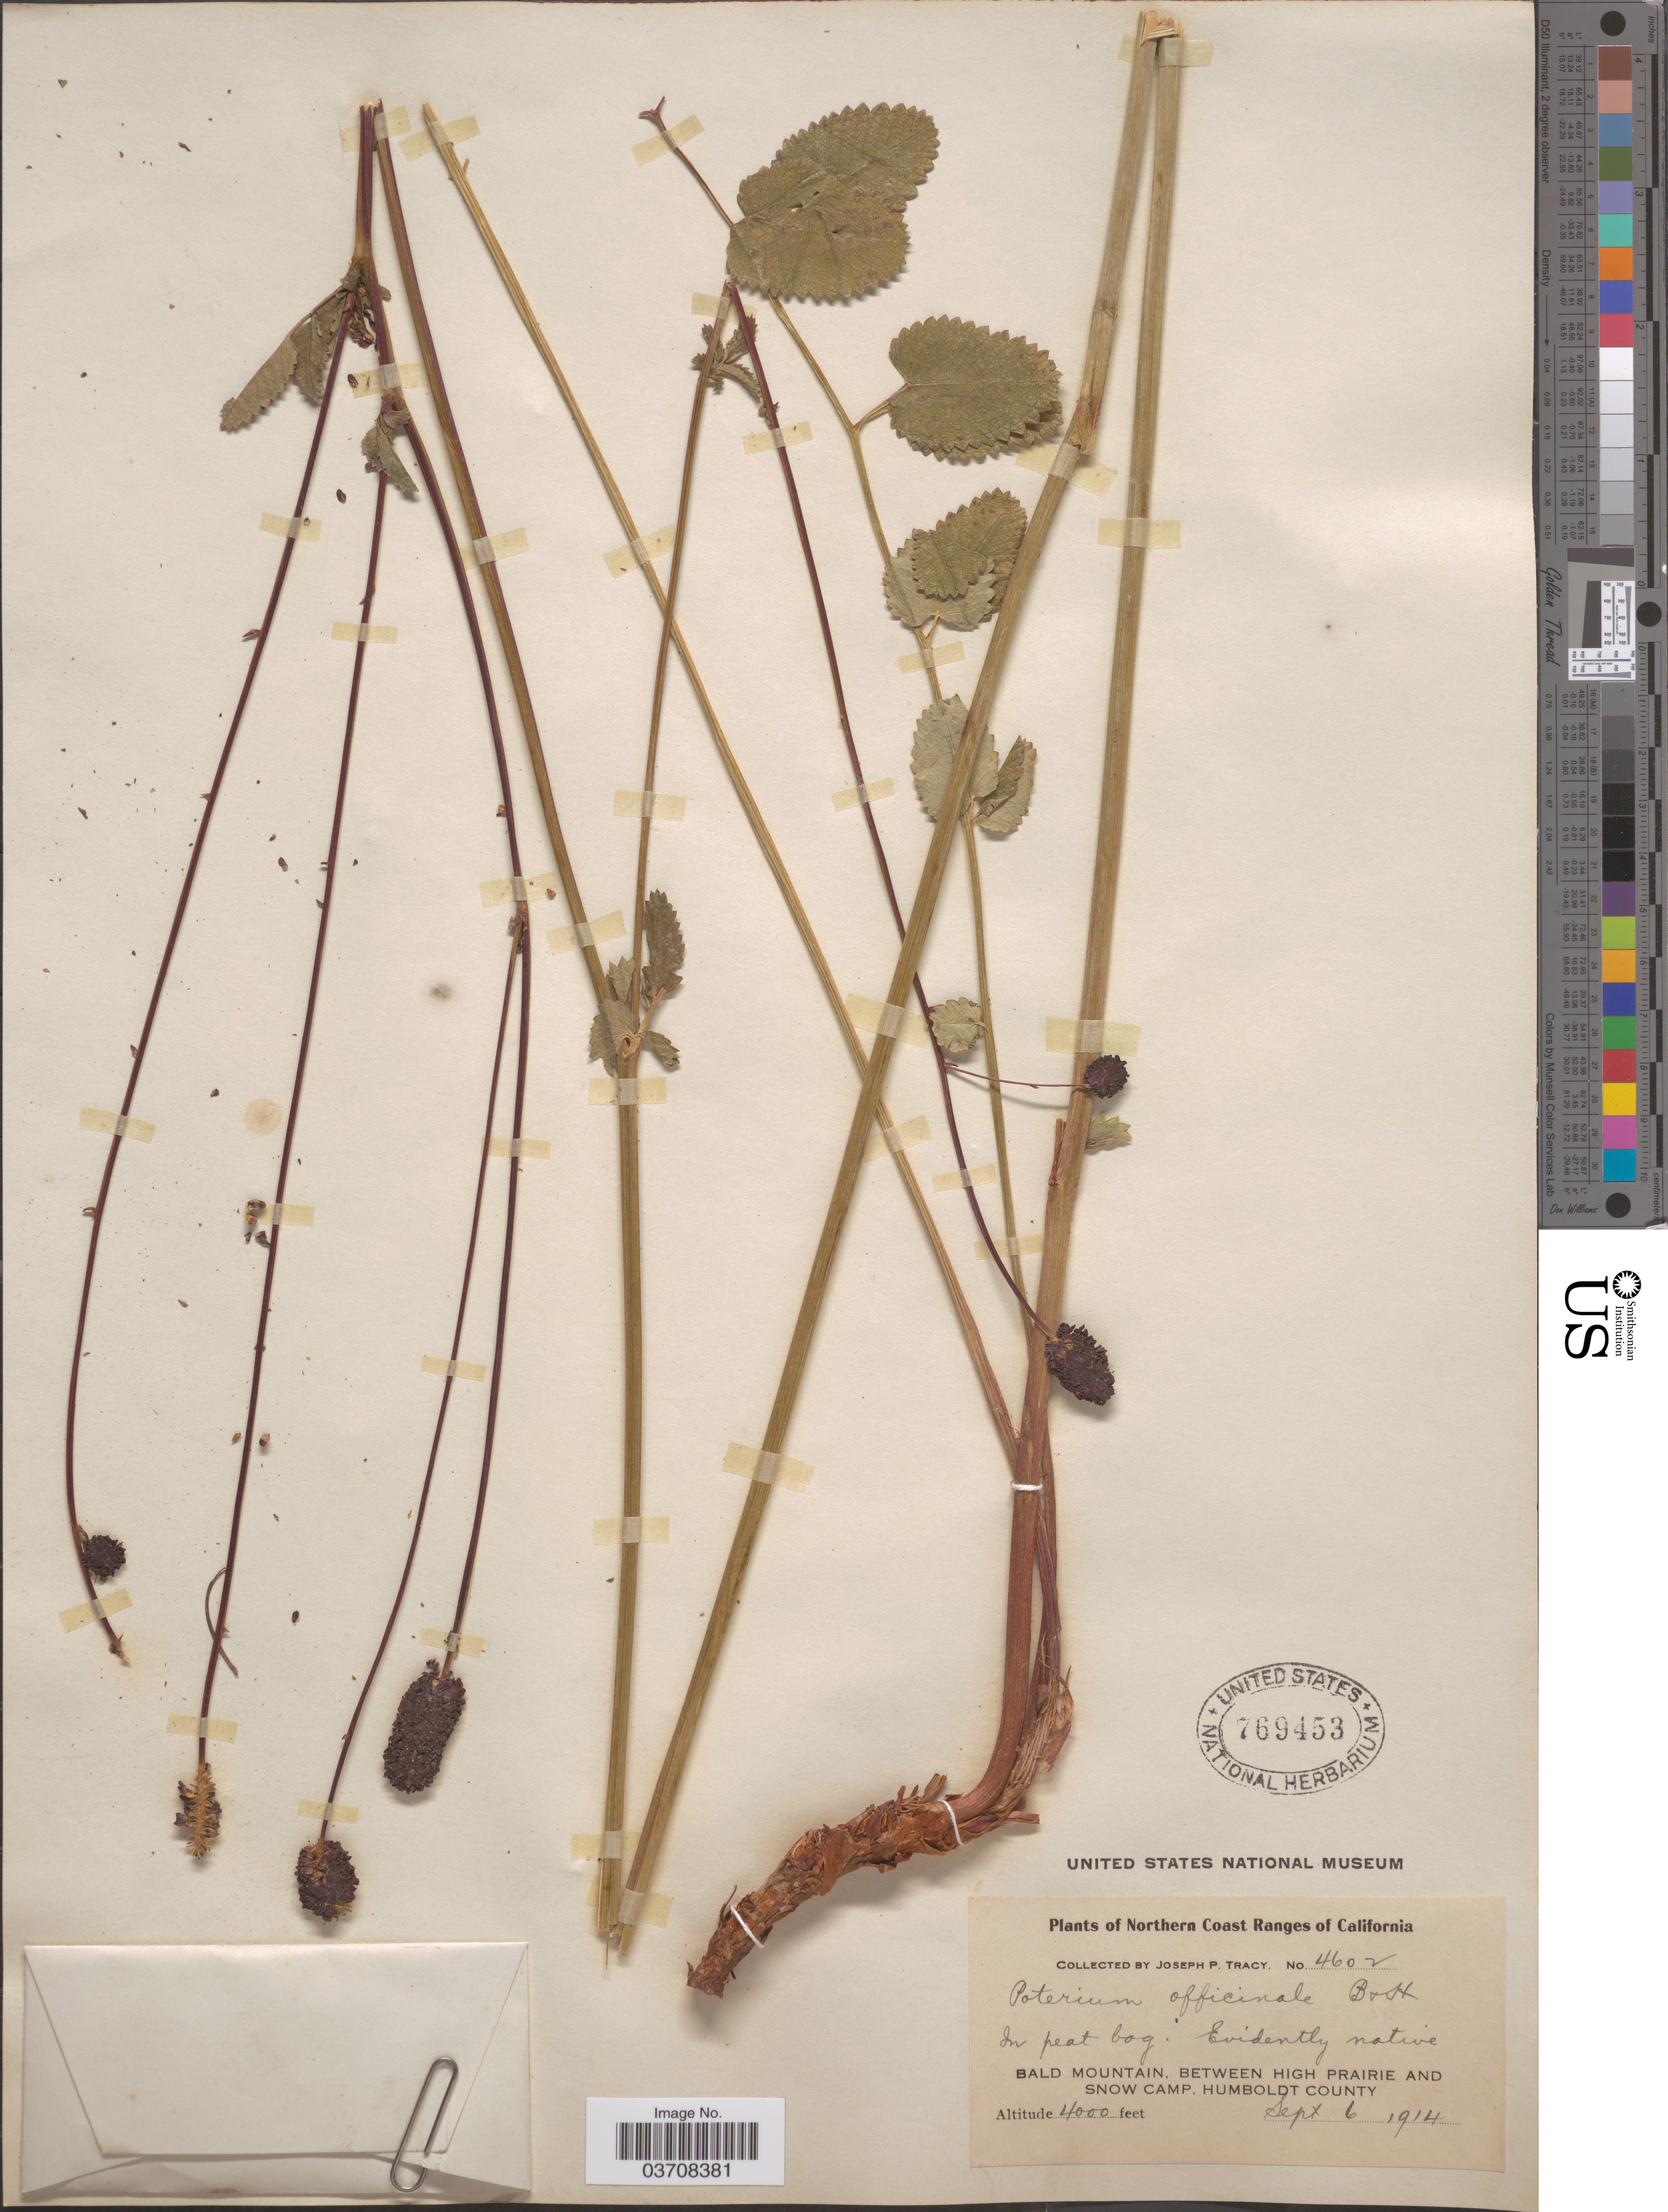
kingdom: Plantae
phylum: Tracheophyta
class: Magnoliopsida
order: Rosales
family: Rosaceae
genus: Sanguisorba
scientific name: Sanguisorba officinalis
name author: L.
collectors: J. Tracy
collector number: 4602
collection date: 1914-09-06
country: United States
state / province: California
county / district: Humboldt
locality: Northern Coast Ranges of California. Bald Mountain, between High Prairie and Snow Camp, Humboldt County.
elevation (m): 1219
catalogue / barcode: US 769453